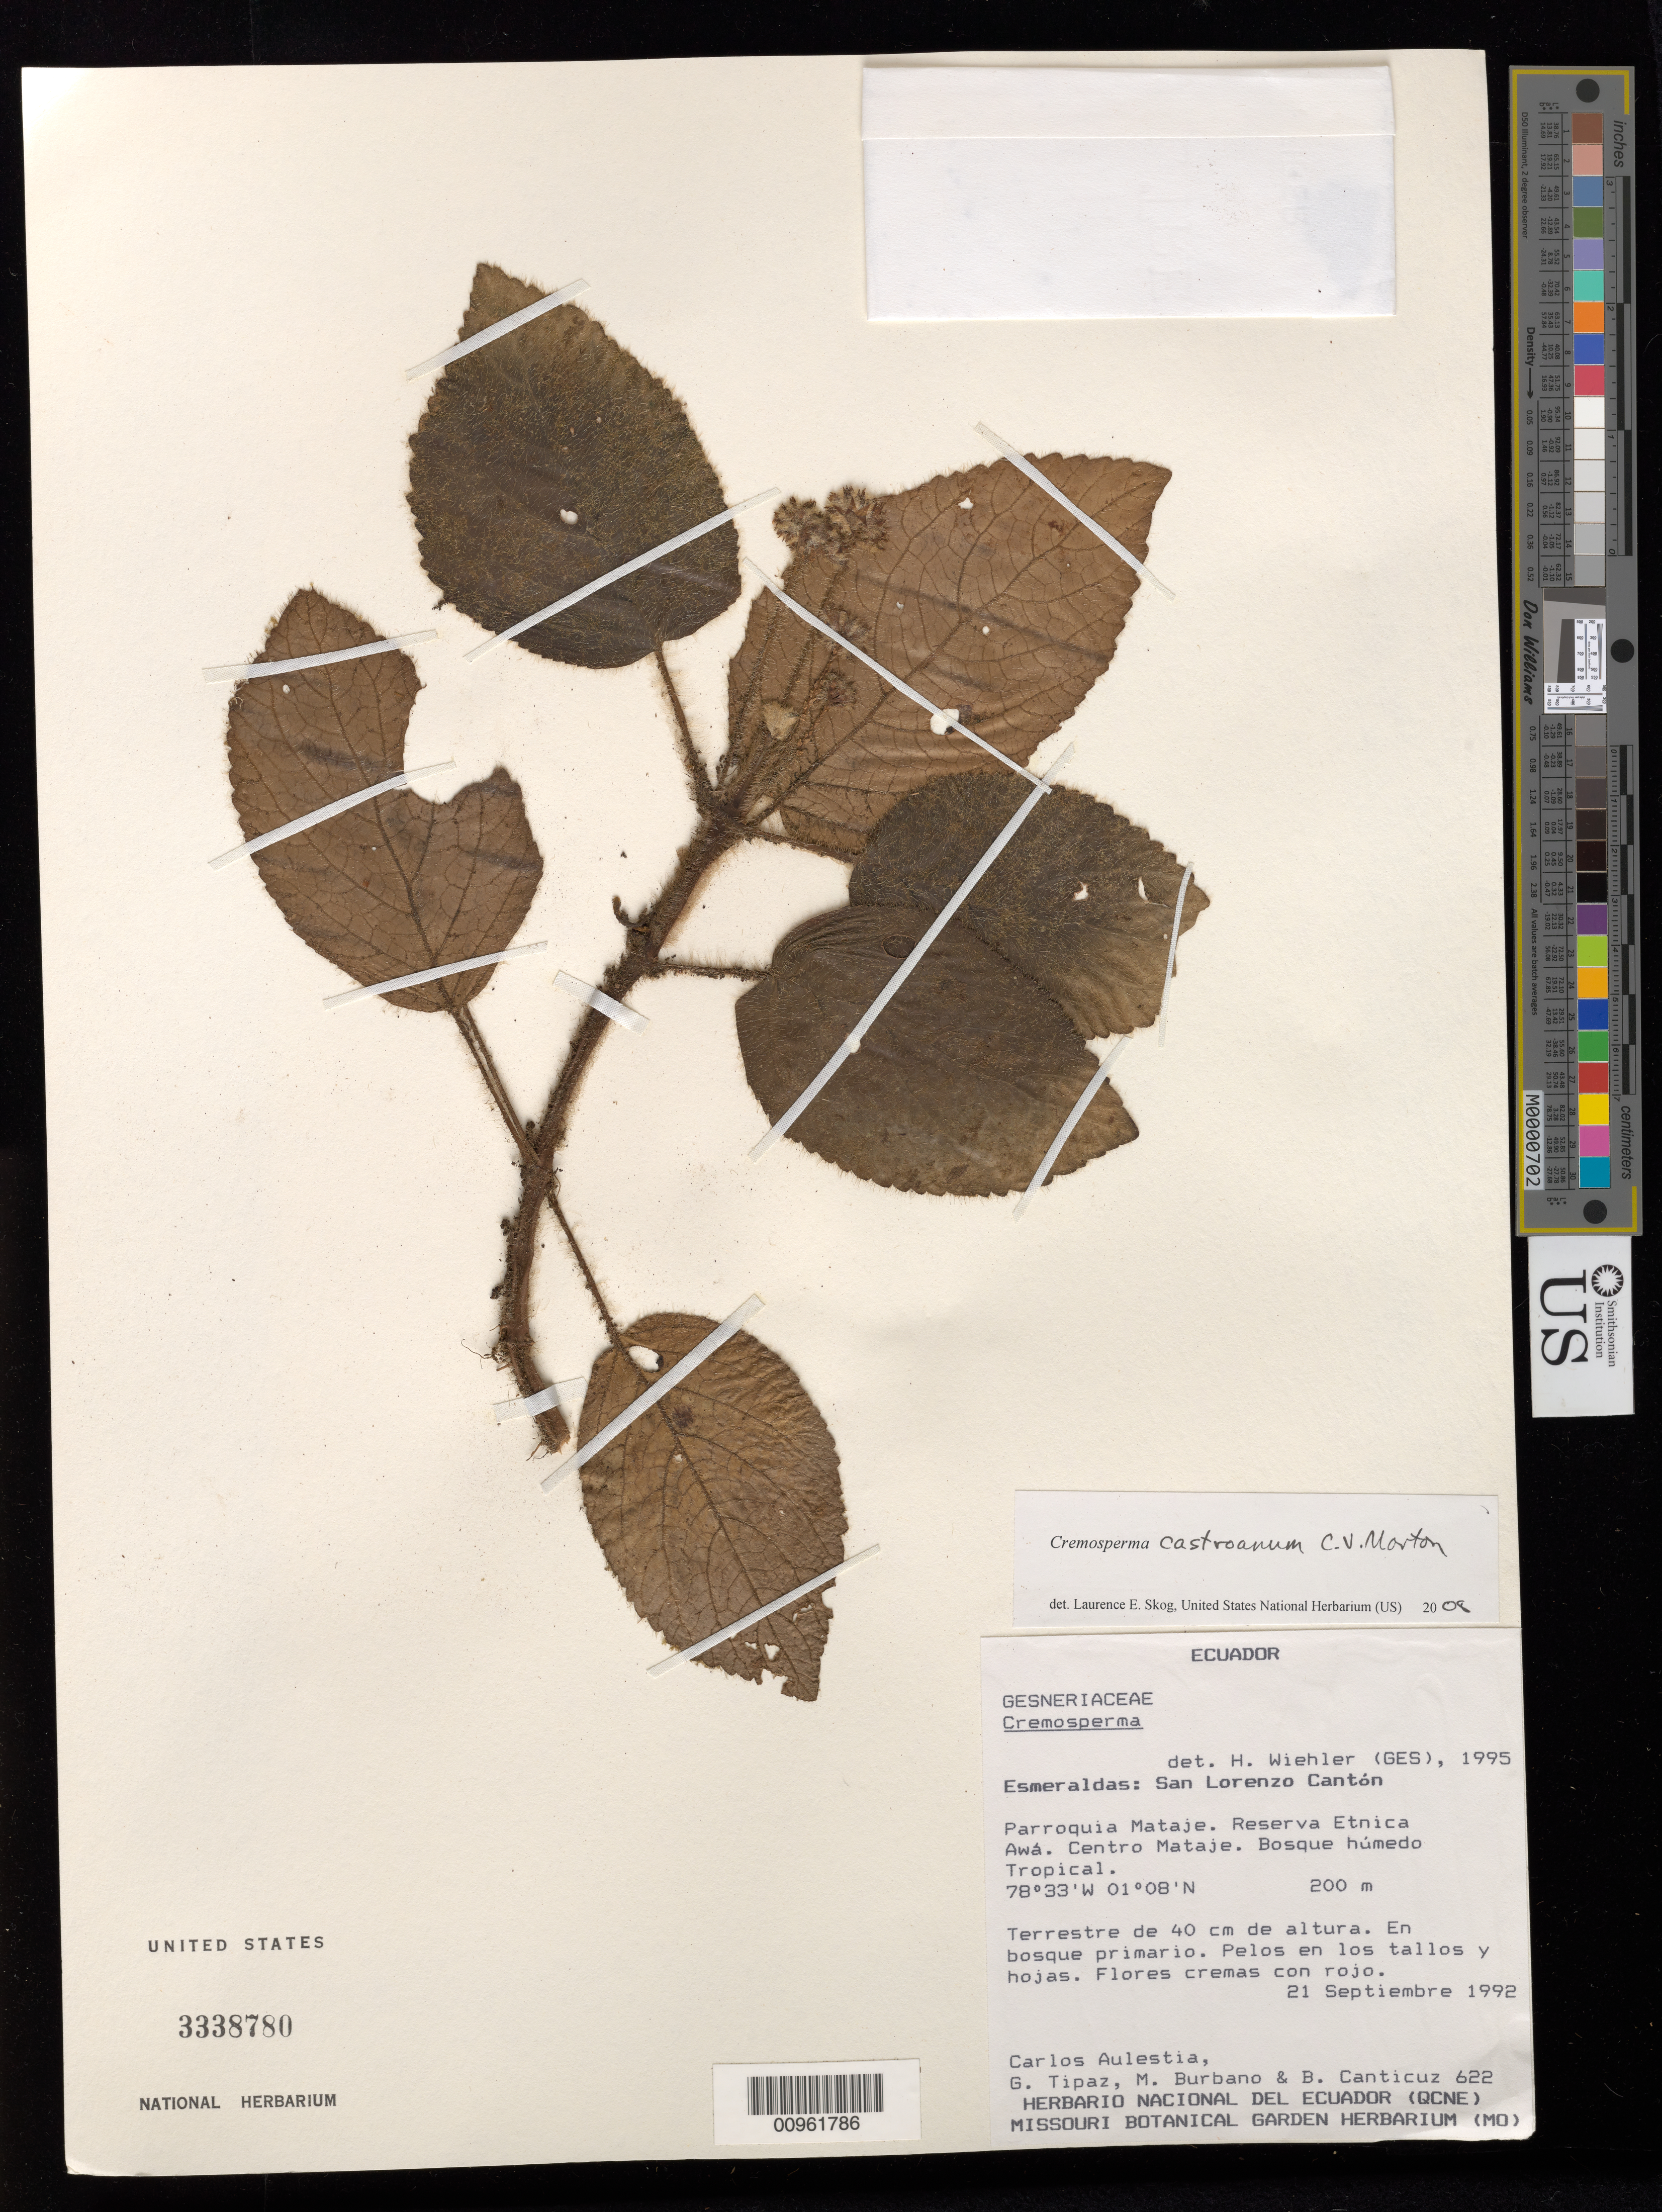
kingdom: Plantae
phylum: Tracheophyta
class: Magnoliopsida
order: Lamiales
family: Gesneriaceae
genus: Cremosperma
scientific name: Cremosperma castroanum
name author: C.V. Morton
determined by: Skog, Laurence E.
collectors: C. Aulestia, G. Tipaz, M. Burbano & B. Canticuz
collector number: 622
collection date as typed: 21 Sep 1992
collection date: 1992-09-21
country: Ecuador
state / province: Esmeraldas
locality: San Lorenzo Cantón, Parroquia Mataje, Reserva Etnica Awá, Centro Mataje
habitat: Bosque húmedo Tropical; en bosque secundario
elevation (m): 200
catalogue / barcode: US 3338780